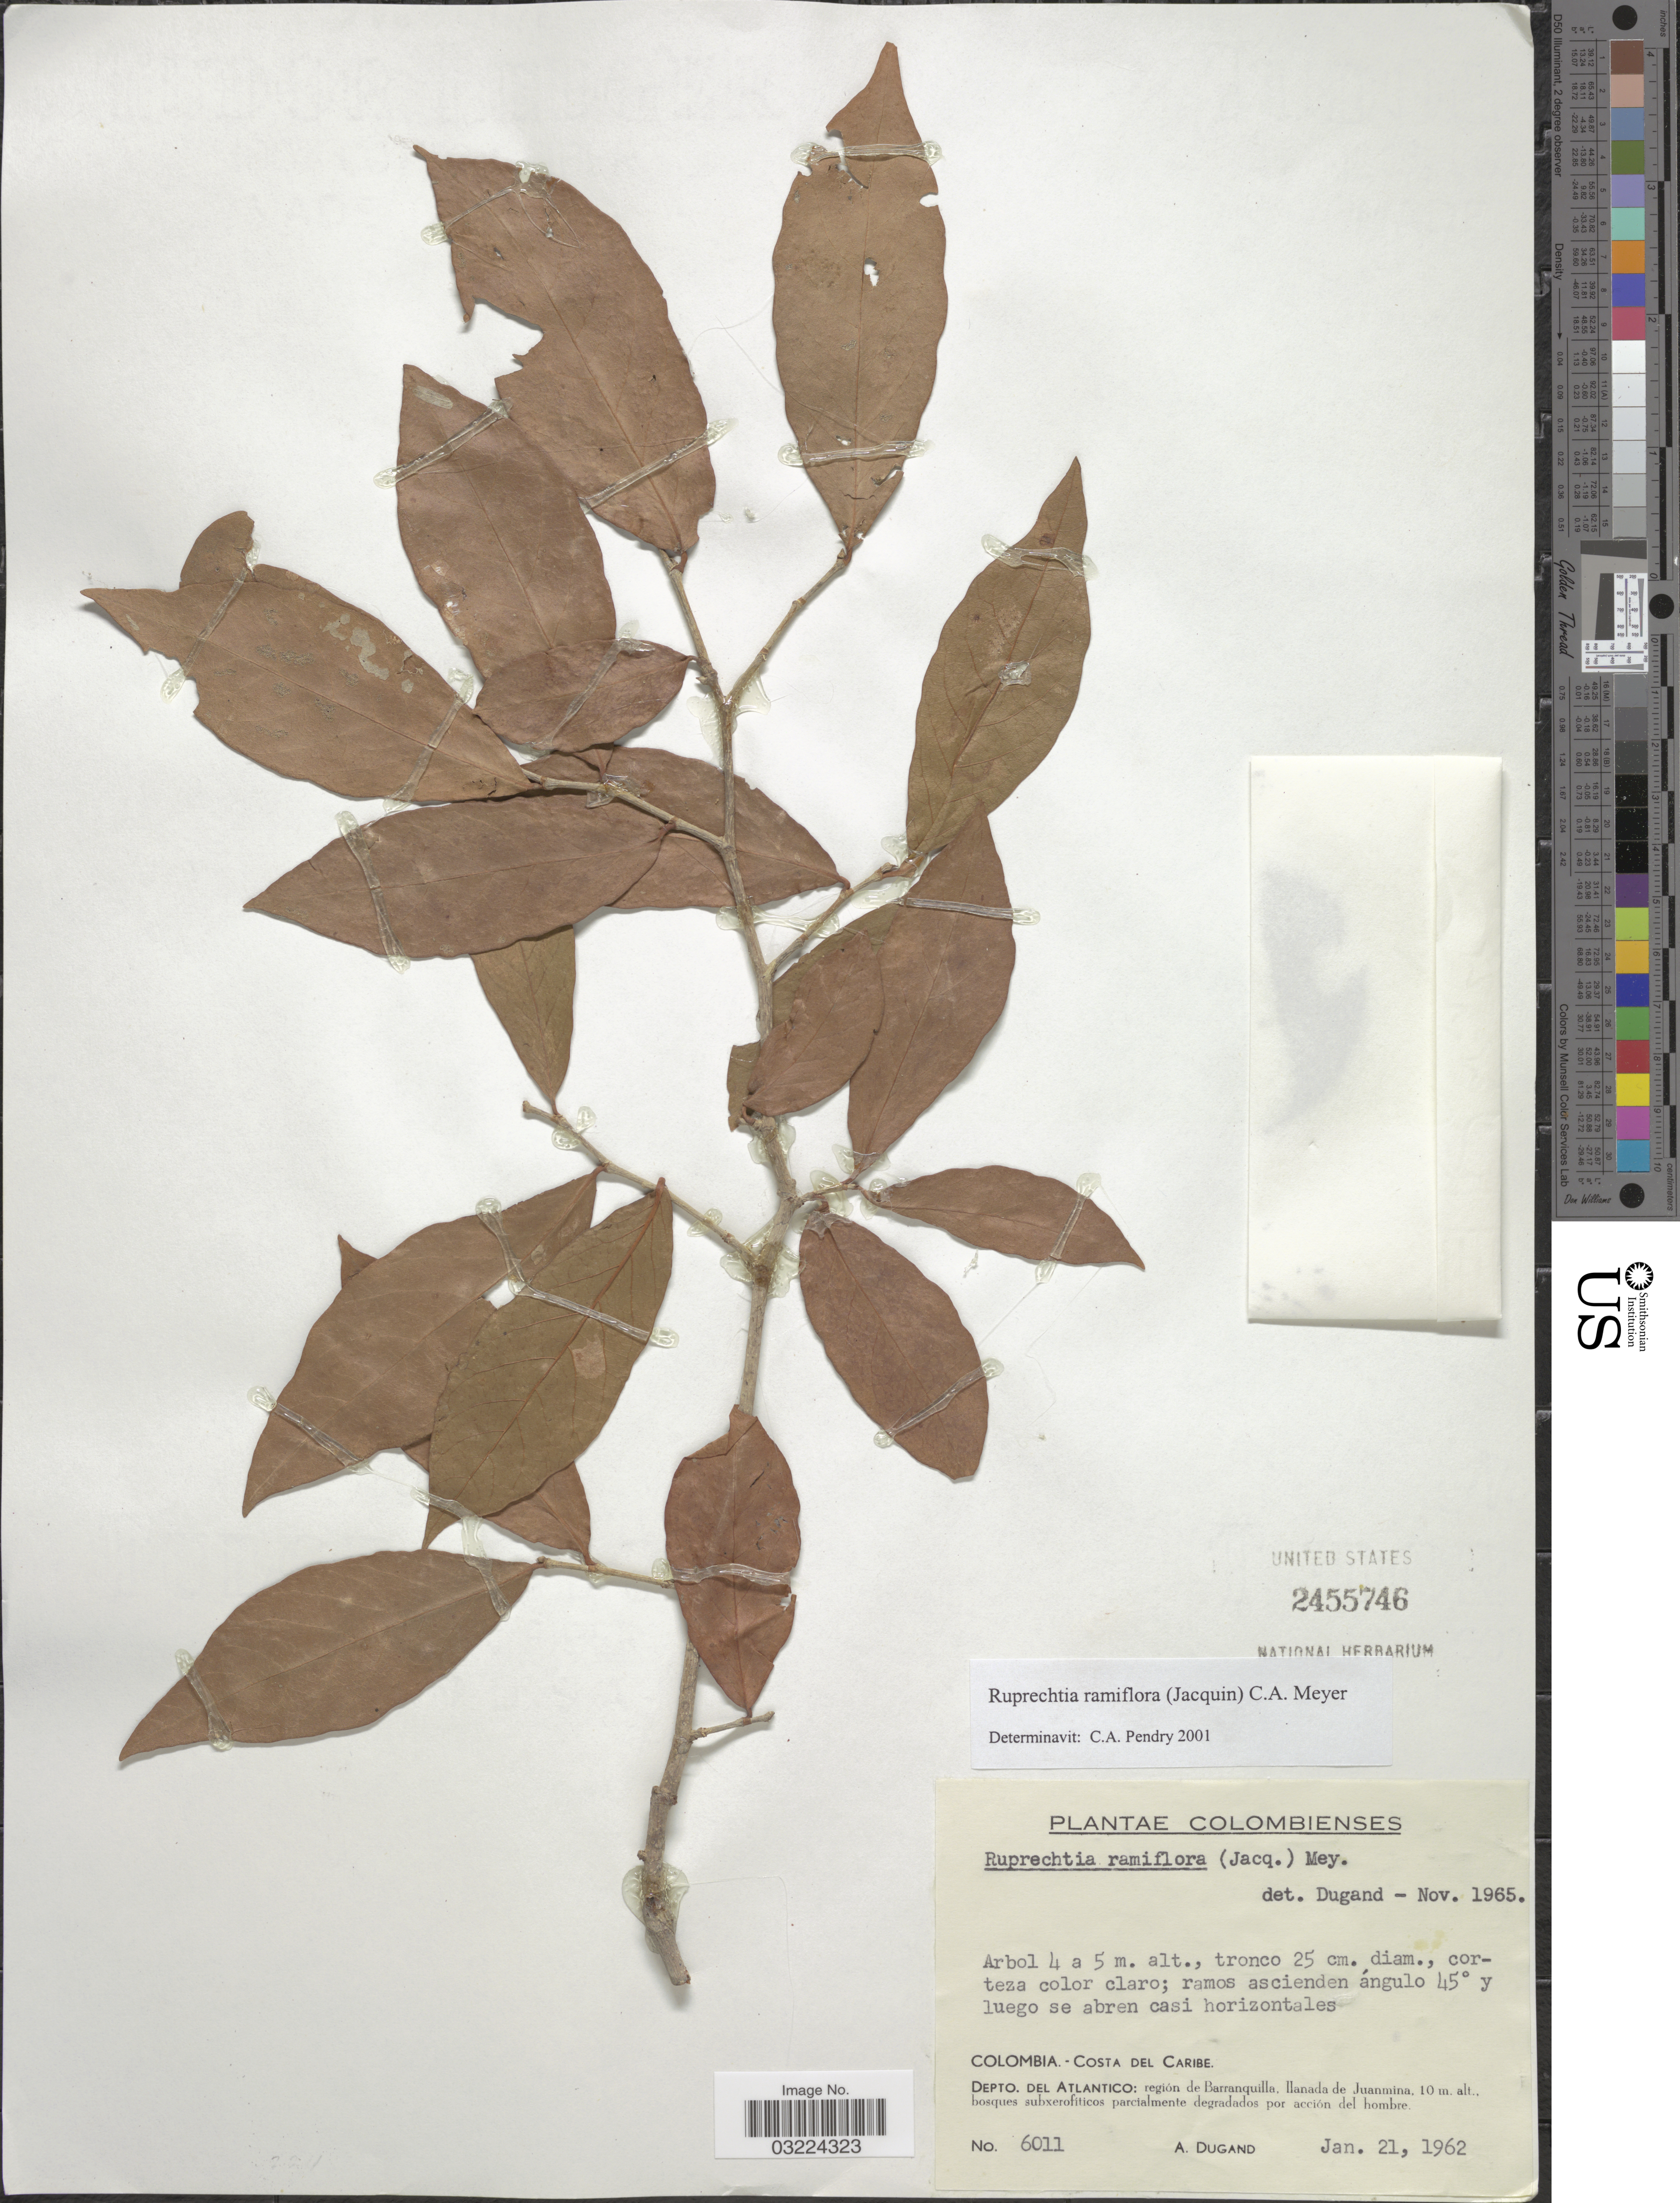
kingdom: Plantae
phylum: Tracheophyta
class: Magnoliopsida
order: Caryophyllales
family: Polygonaceae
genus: Ruprechtia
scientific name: Ruprechtia ramiflora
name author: (Jacq.) C.A. Mey.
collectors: A. Dugand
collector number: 6011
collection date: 1962-01-21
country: Colombia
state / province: Atlántico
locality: Costa del Caribe. Depto. del Atlantico: región de Barranquilla, llanada de Juanmina.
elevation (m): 10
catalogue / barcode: US 2455746